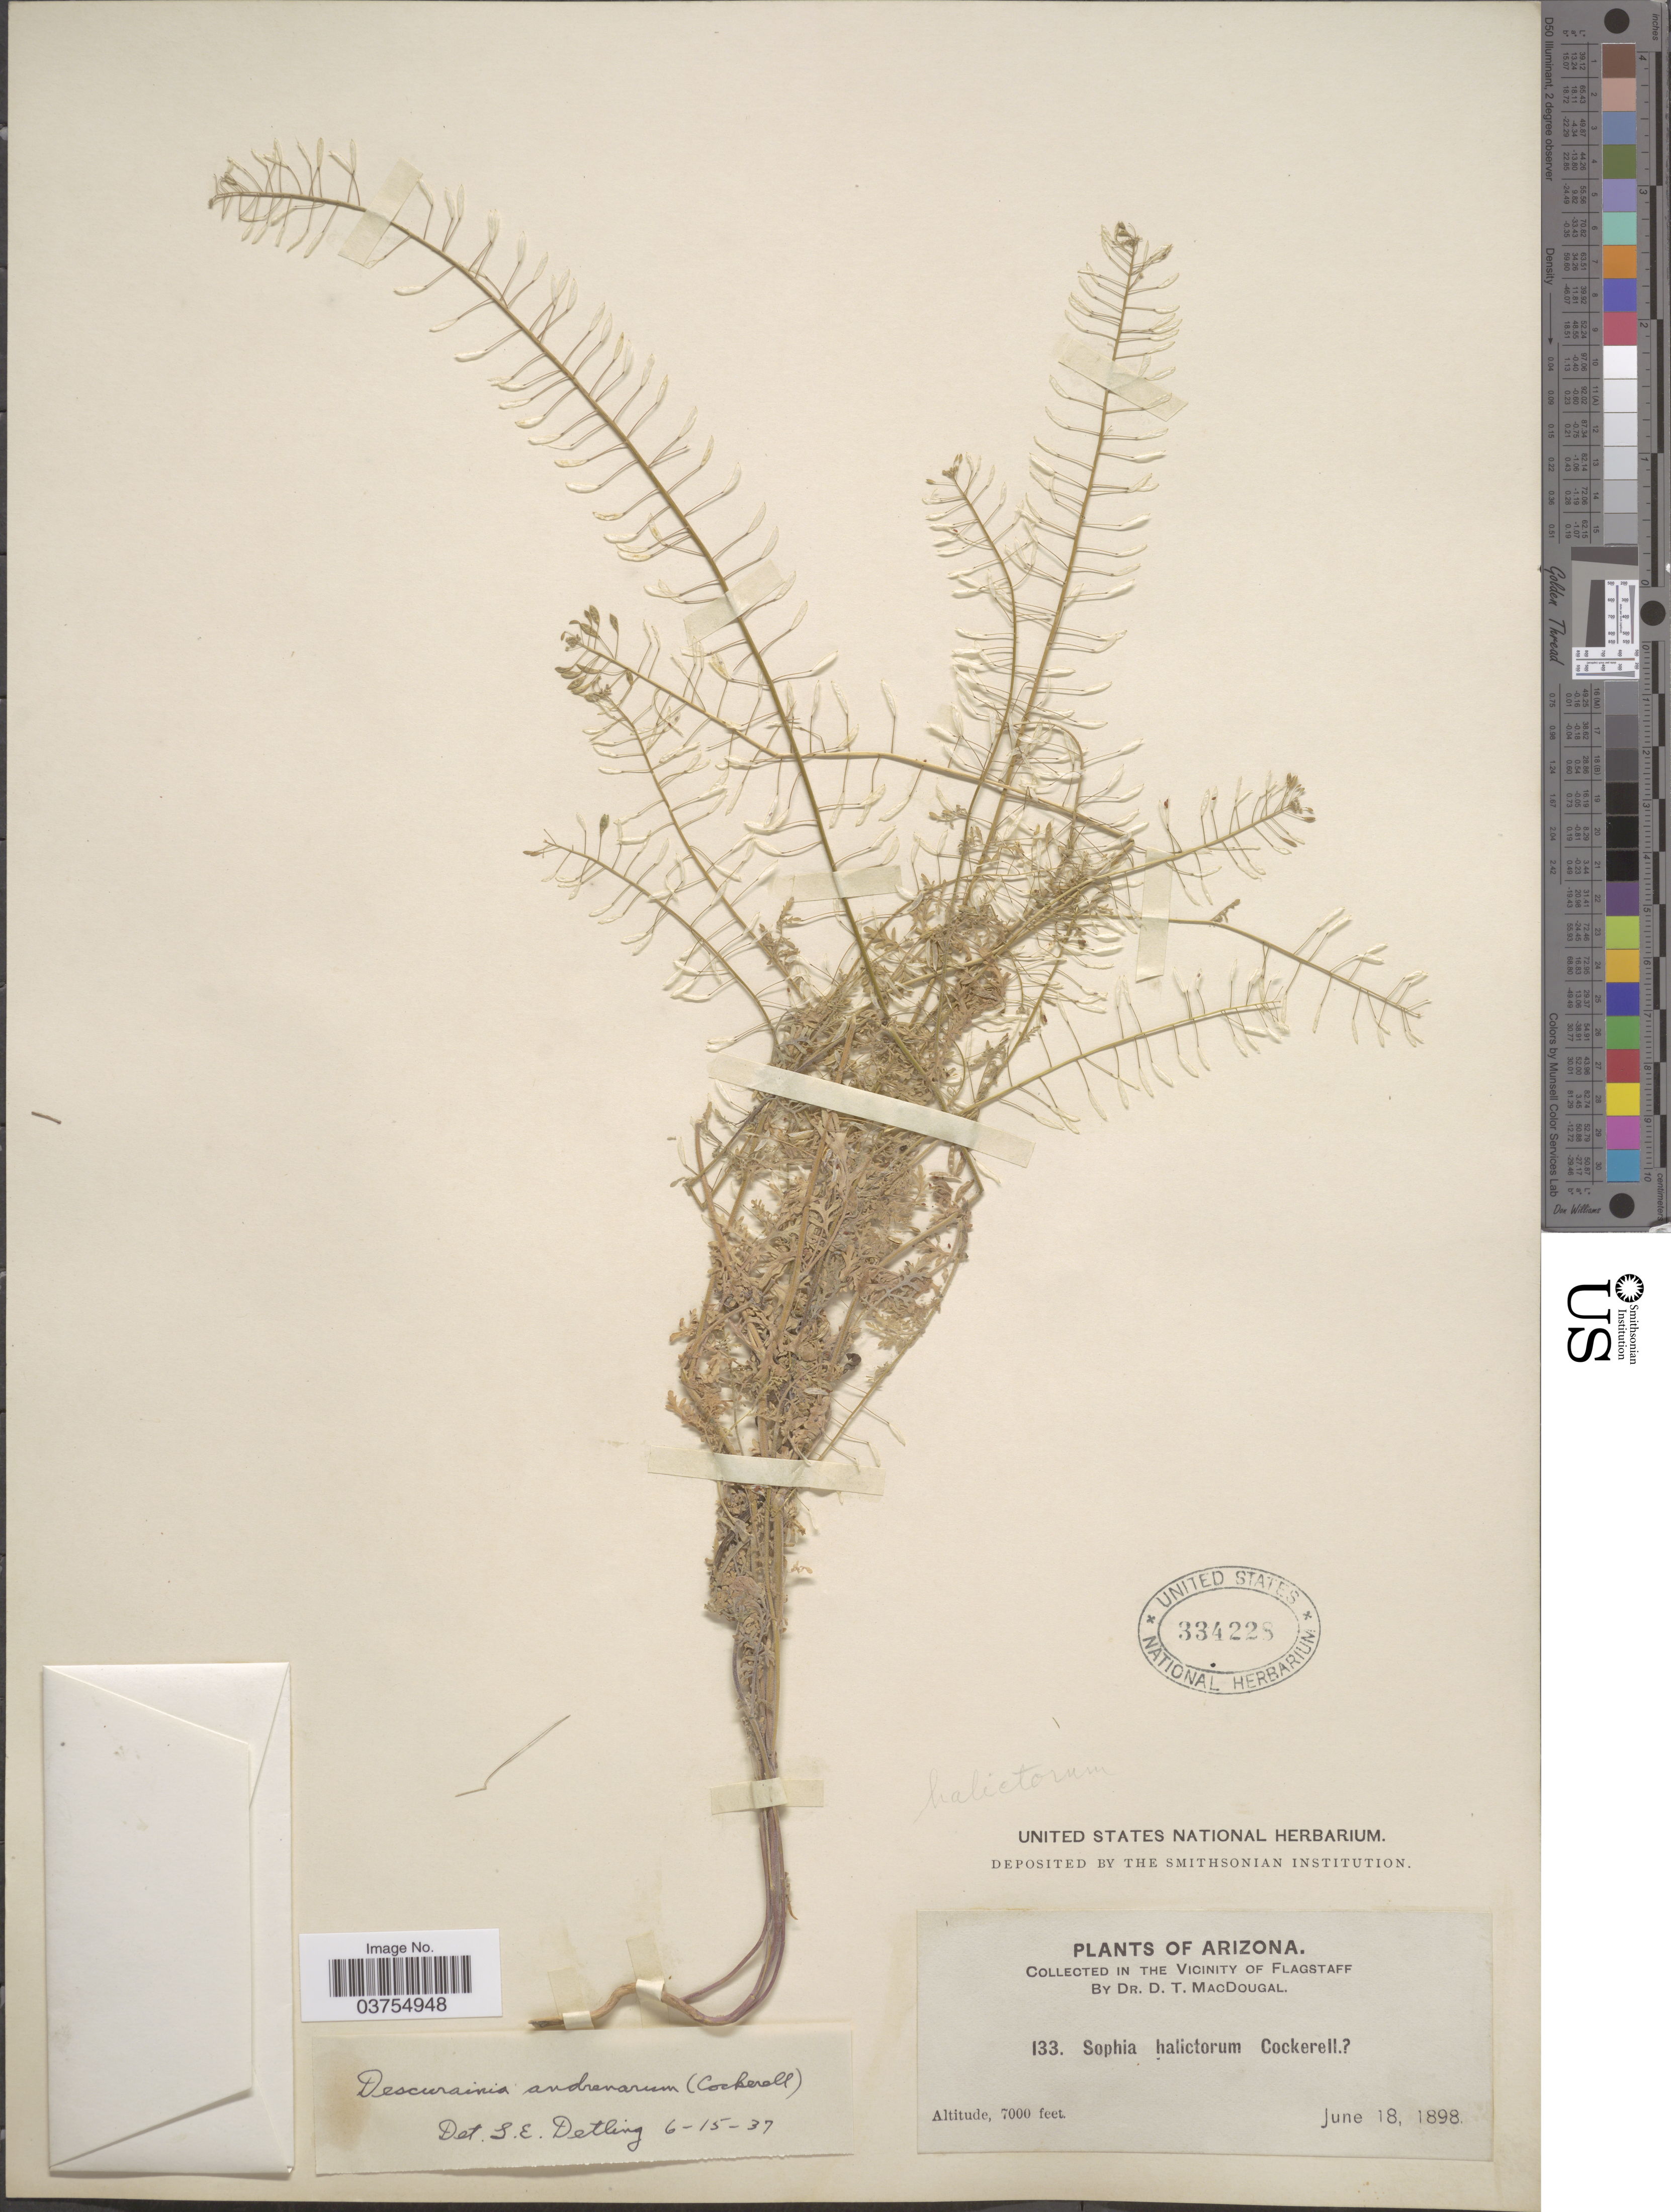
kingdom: Plantae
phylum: Tracheophyta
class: Magnoliopsida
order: Brassicales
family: Brassicaceae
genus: Descurainia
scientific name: Descurainia pinnata subsp. halictorum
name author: (Cockerell) Detling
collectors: D. T. MacDougal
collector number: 133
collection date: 1898-06-18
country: United States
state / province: Arizona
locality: The vicinity of Flagstaff.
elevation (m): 2134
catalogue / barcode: US 334228